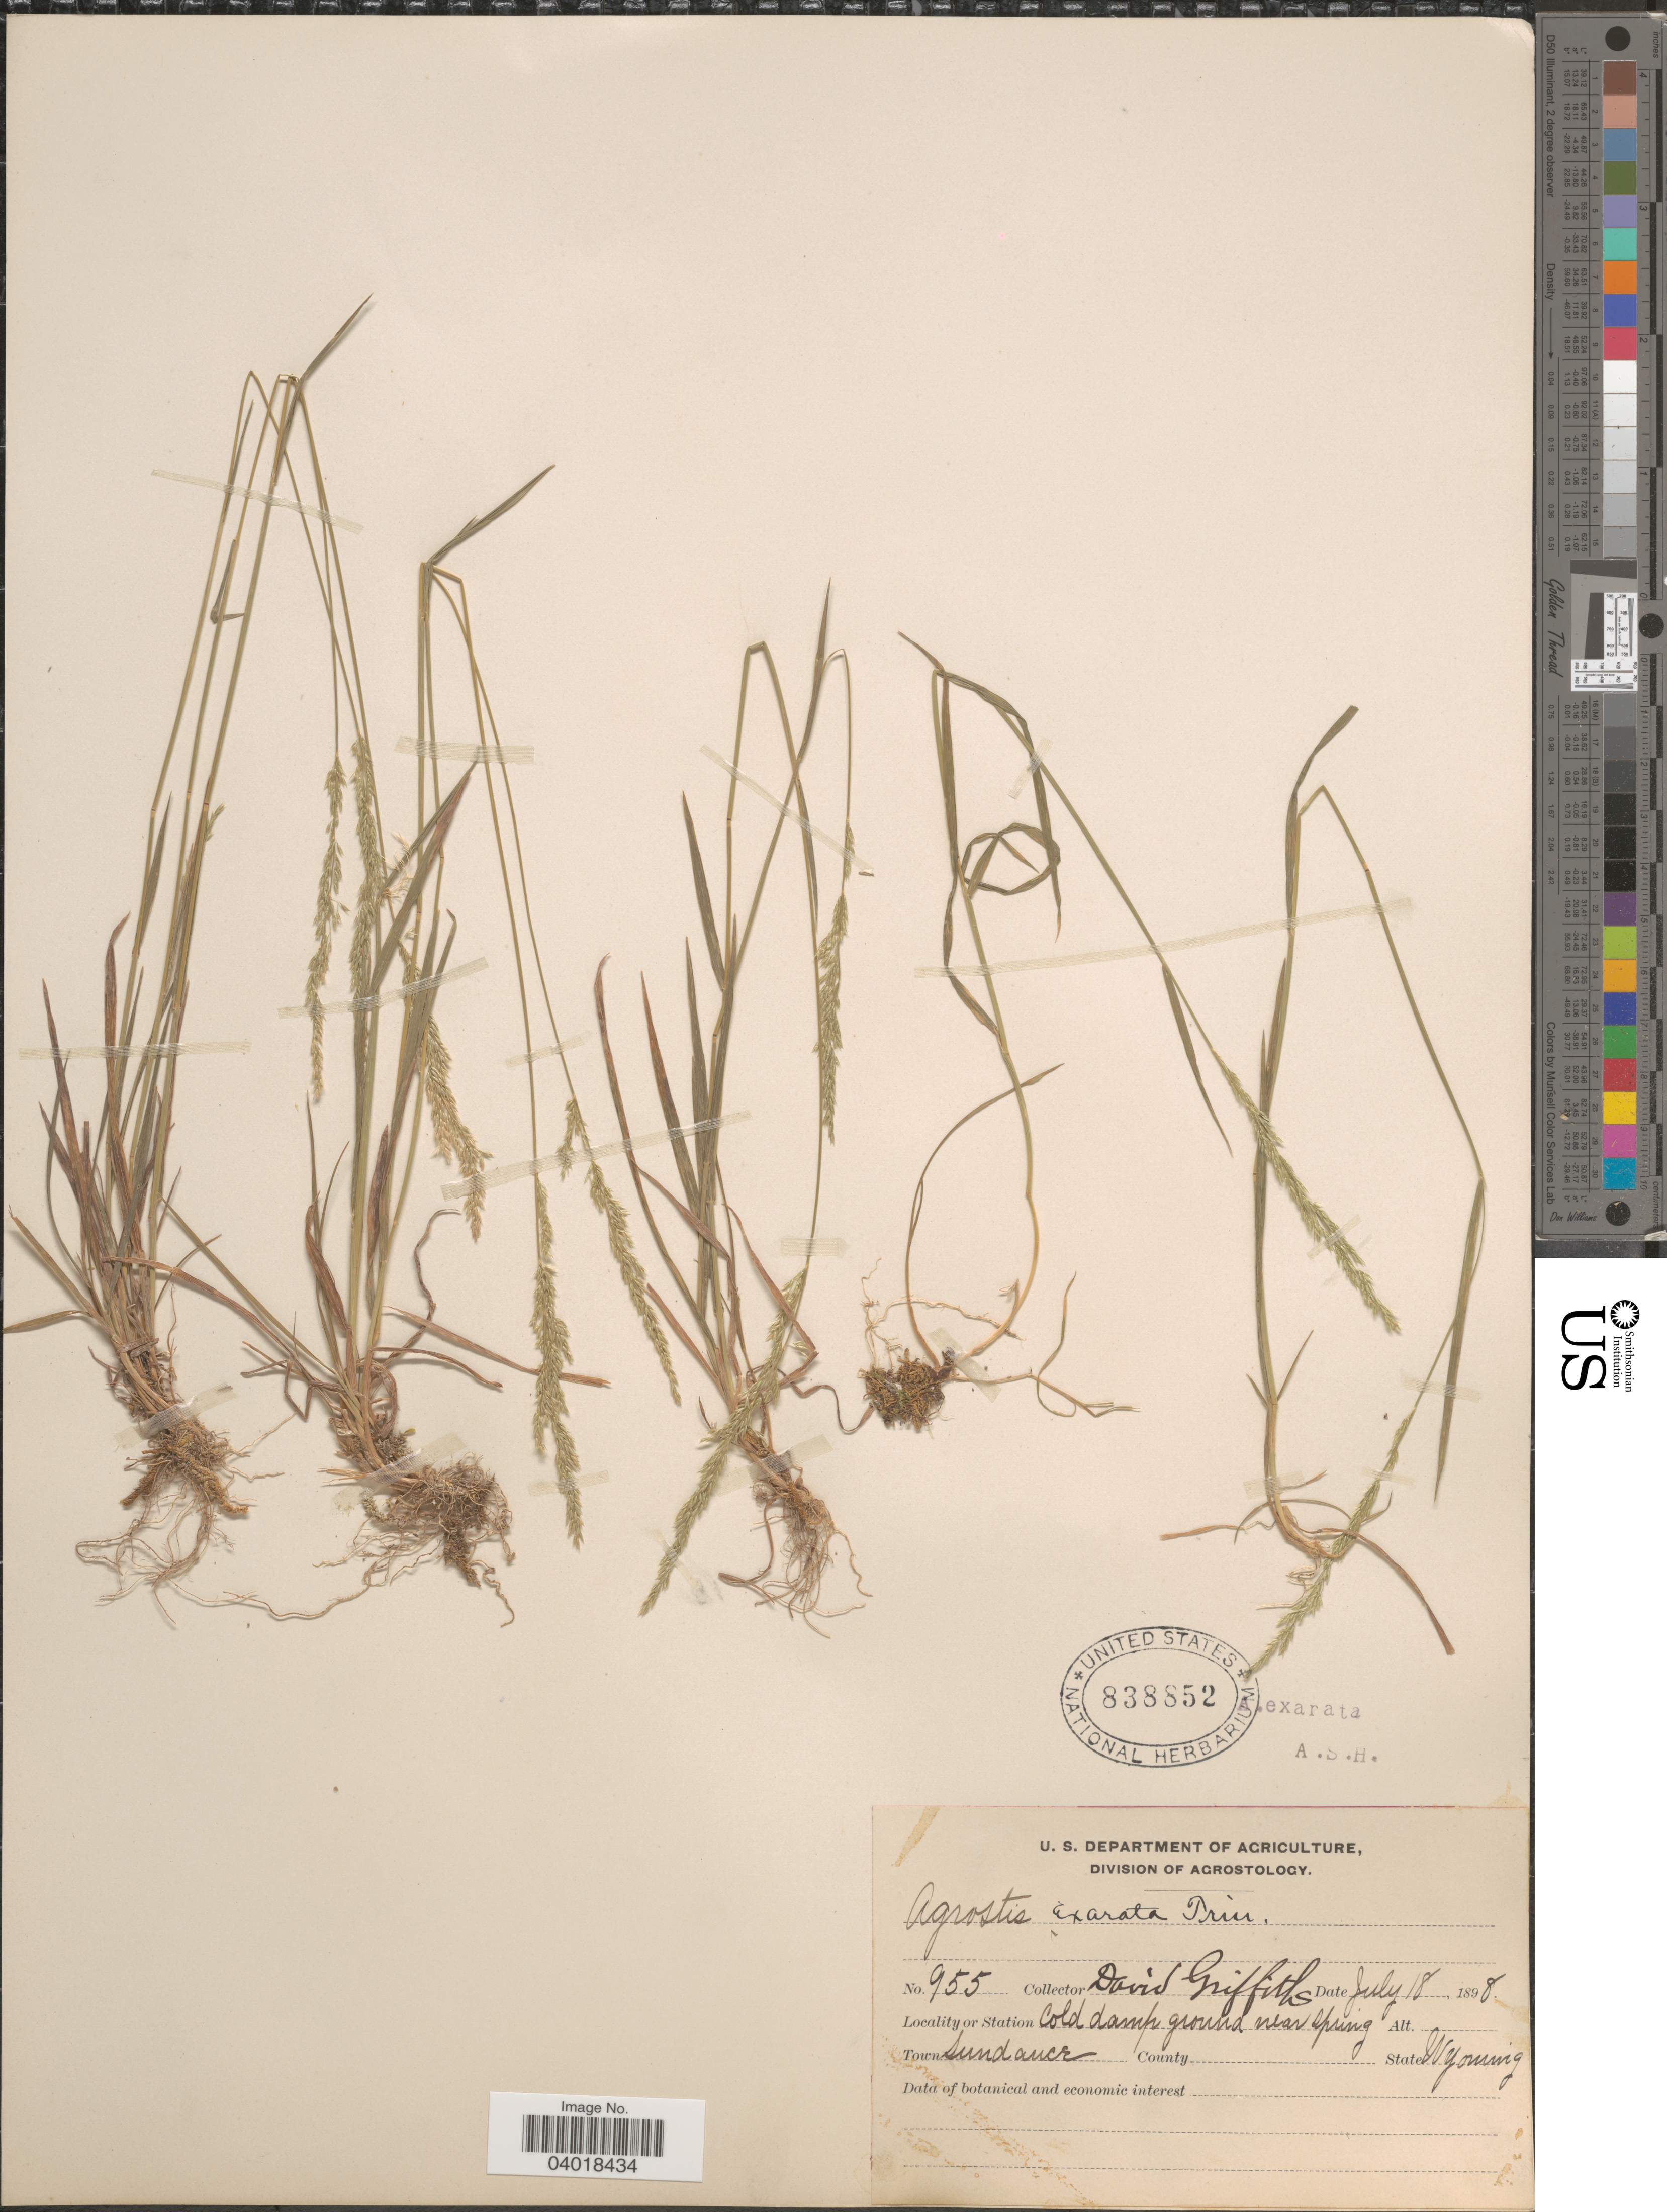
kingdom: Plantae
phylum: Tracheophyta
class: Liliopsida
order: Poales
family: Poaceae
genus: Agrostis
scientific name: Agrostis exarata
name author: Trin.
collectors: D. Griffiths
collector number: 955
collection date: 1898-07-18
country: United States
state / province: Wyoming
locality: Station Cold damp ground near spring. Town Sundance.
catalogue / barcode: US 838852